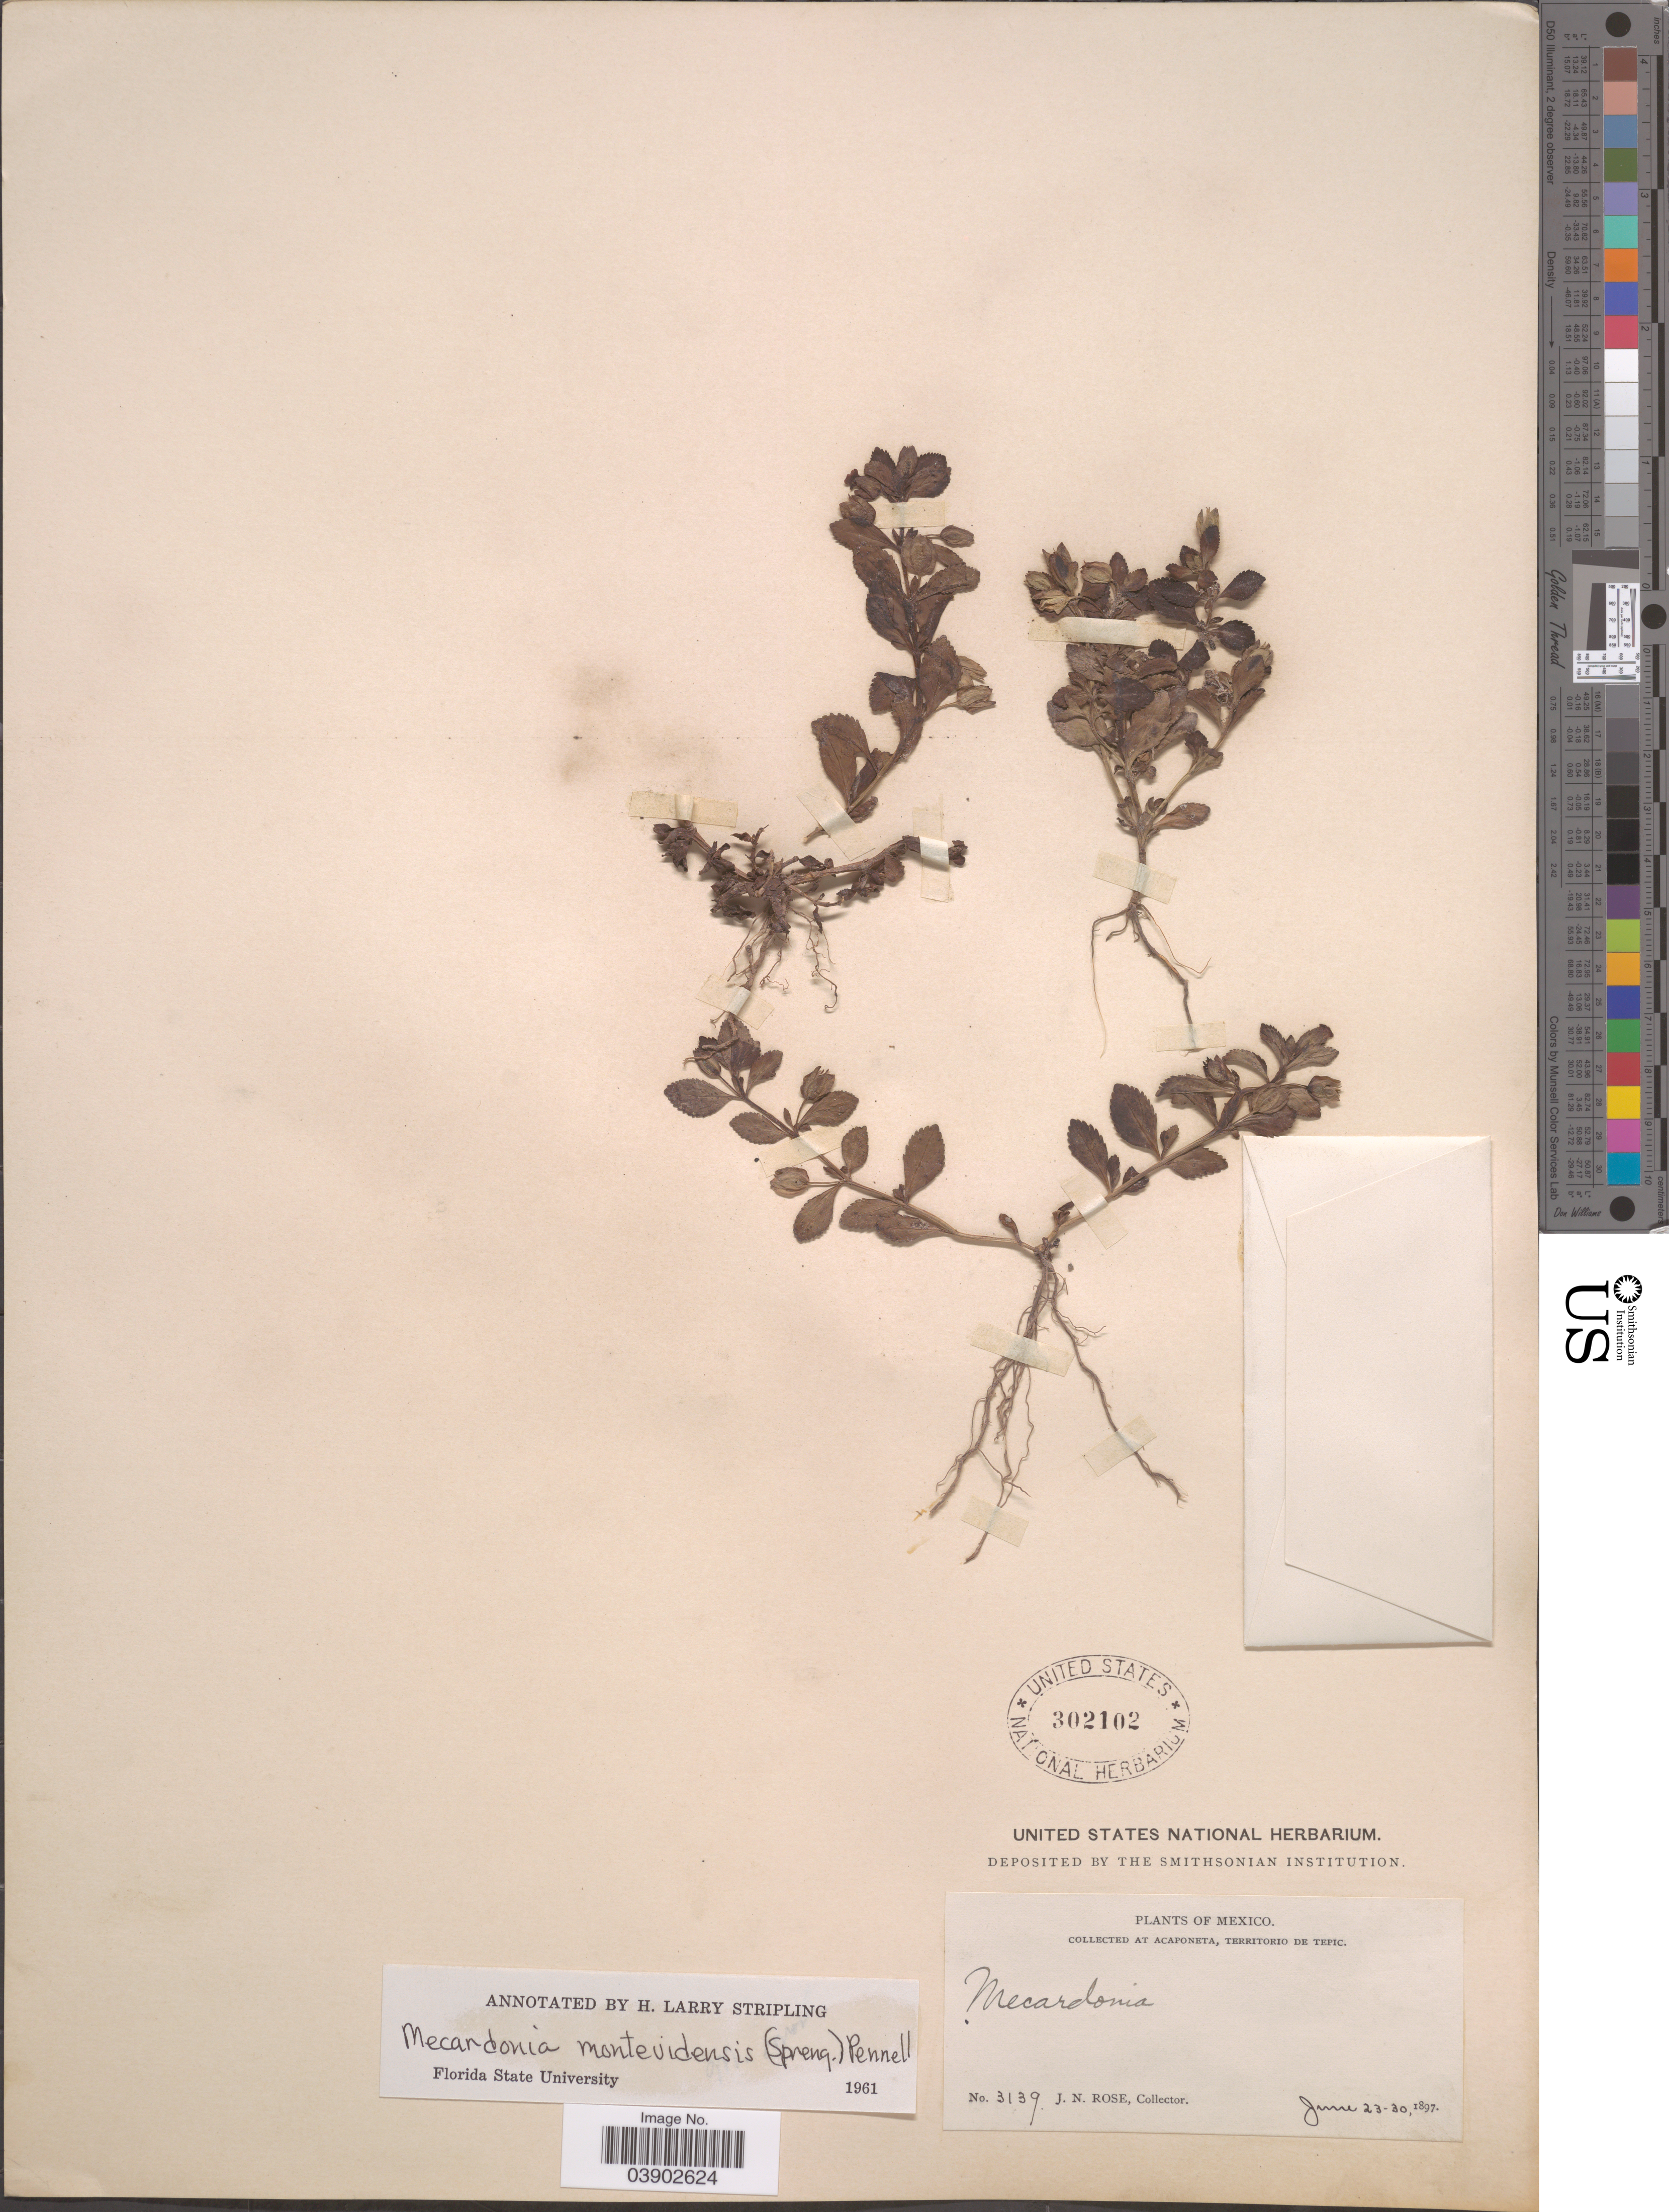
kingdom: Plantae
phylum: Tracheophyta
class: Magnoliopsida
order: Lamiales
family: Plantaginaceae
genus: Mecardonia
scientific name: Mecardonia procumbens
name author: (Mill.) Small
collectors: J. N. Rose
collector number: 3139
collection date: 1897-06-23/1897-06-30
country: Mexico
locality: At Acaponeta, Territorio de Tepic.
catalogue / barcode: US 302102